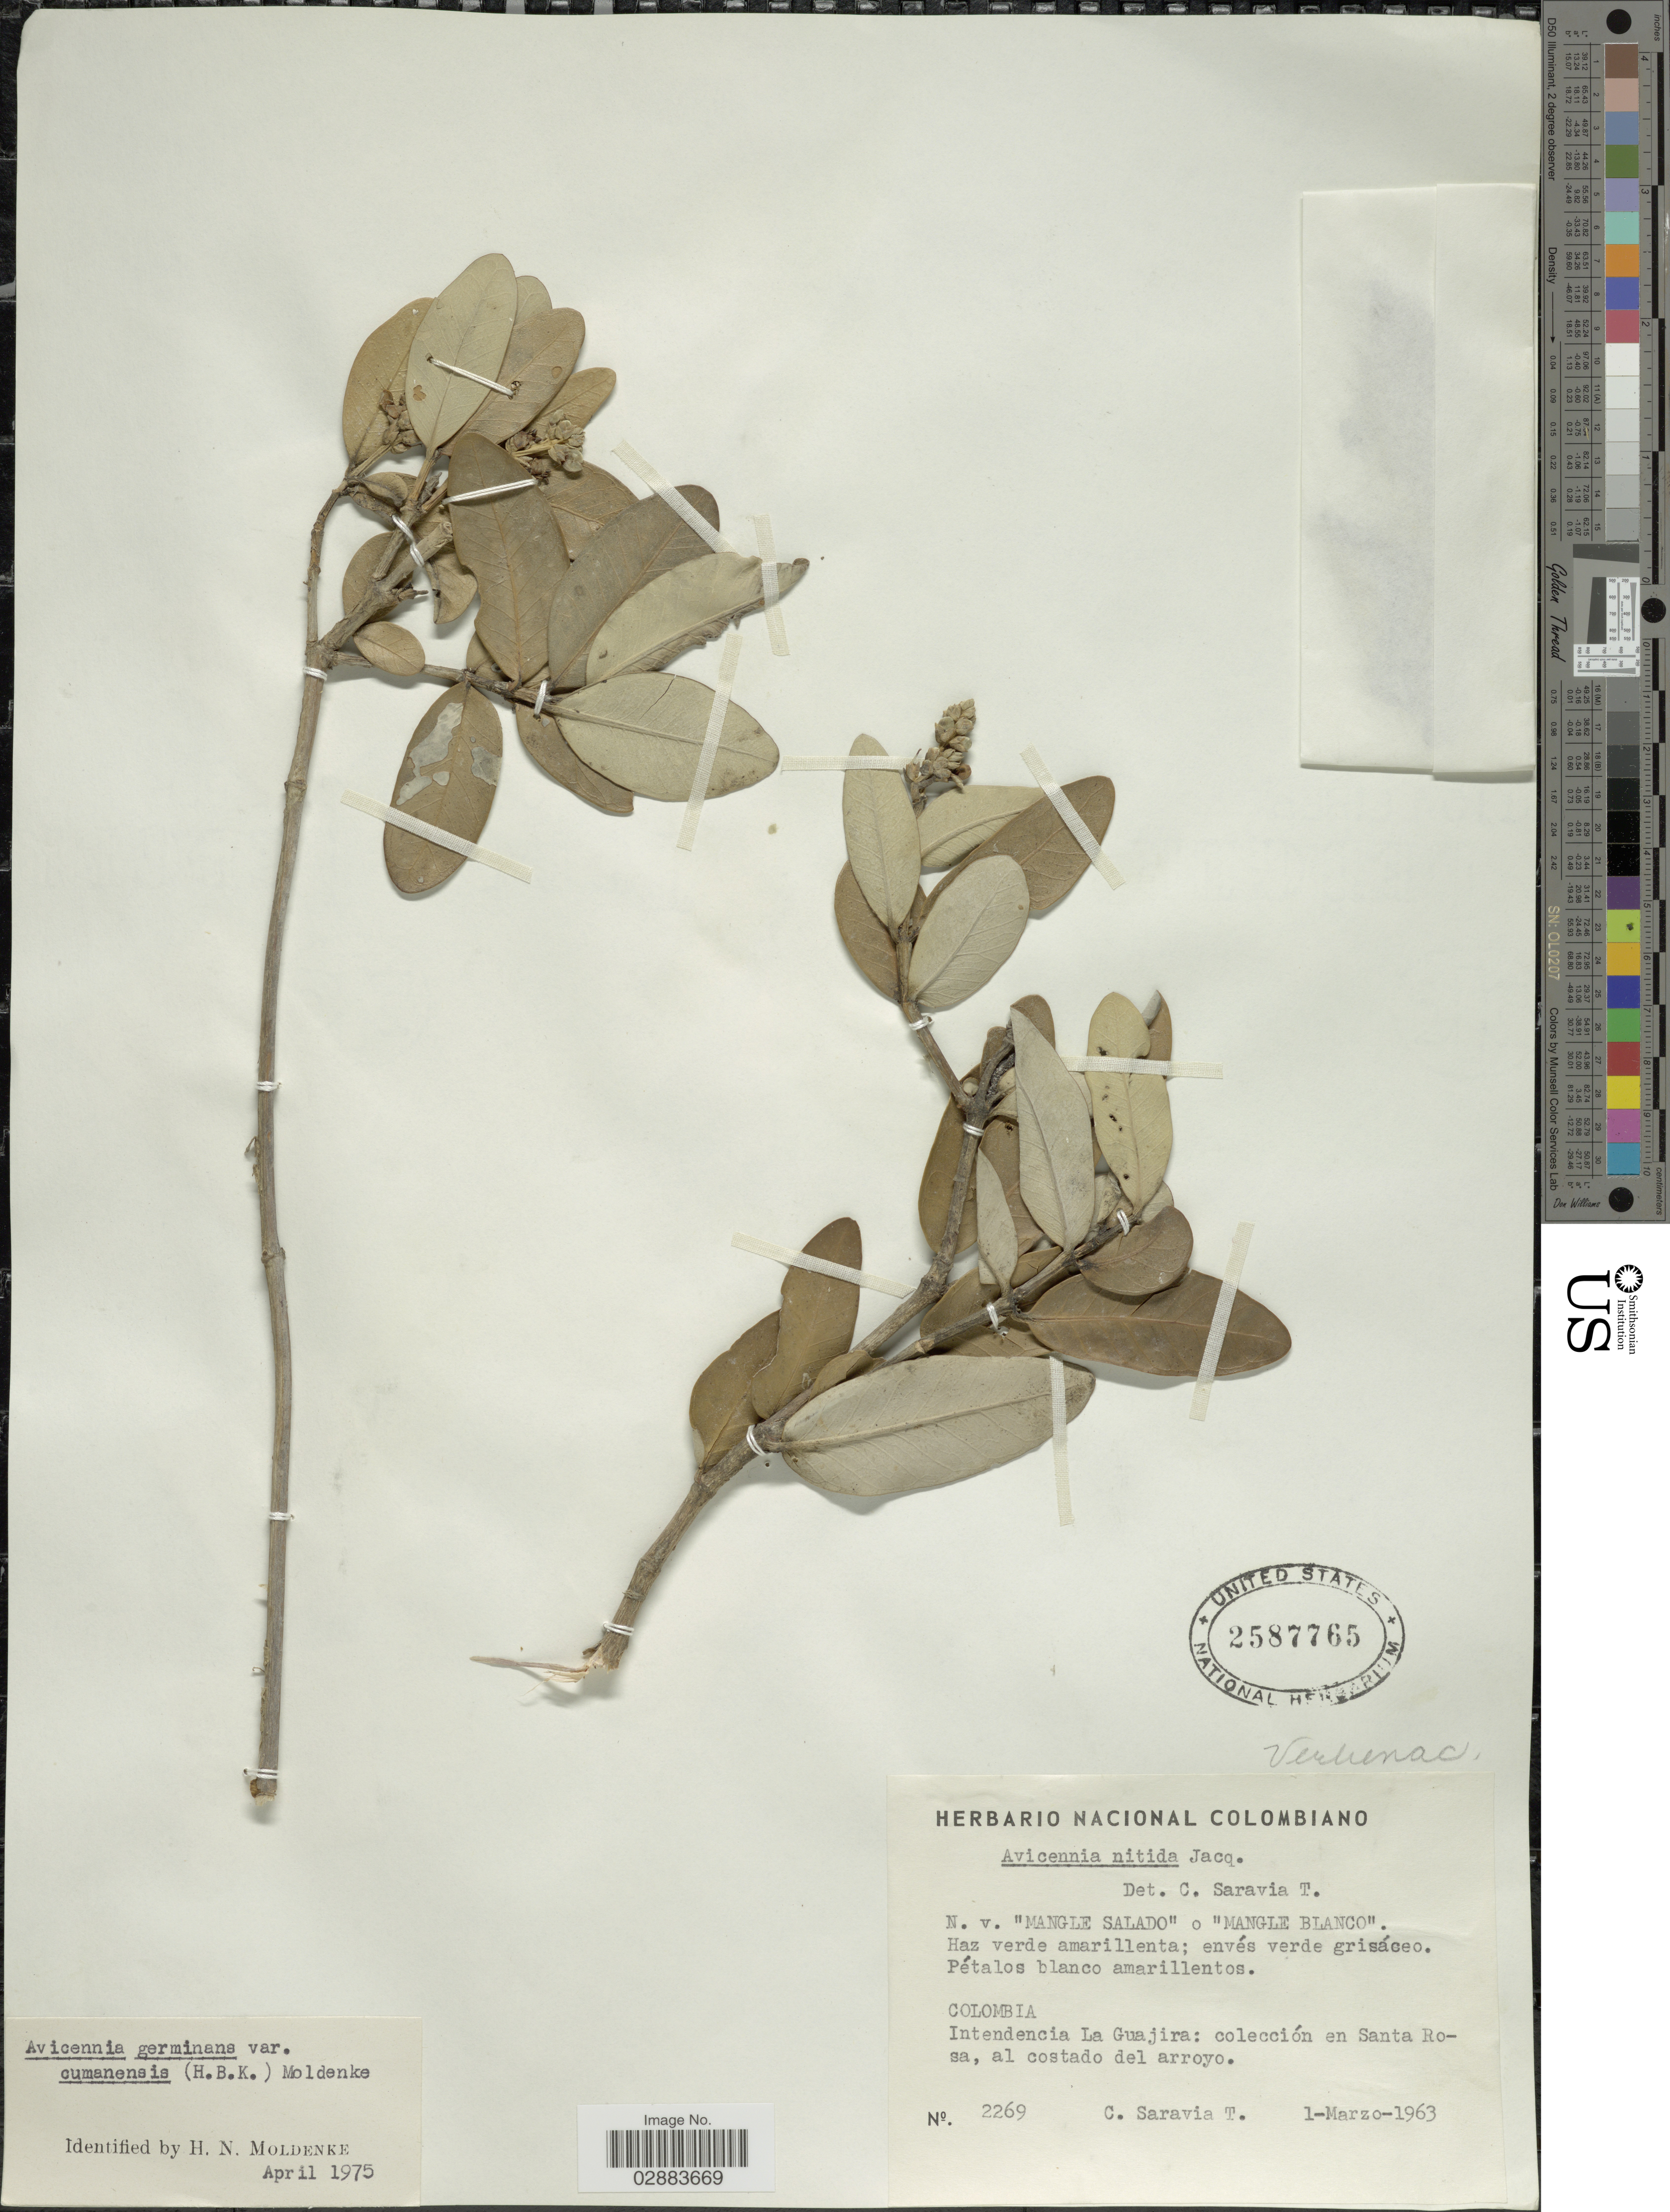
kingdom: Plantae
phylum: Tracheophyta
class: Magnoliopsida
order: Lamiales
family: Acanthaceae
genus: Avicennia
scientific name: Avicennia germinans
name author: (L.) L.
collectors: C. Saravia T.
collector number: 2269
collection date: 1963-03-01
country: Colombia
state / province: La Guajira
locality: Intendencia La Guajira: colección en Santa Rosa, al costado del arroyo.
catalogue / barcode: US 2587765